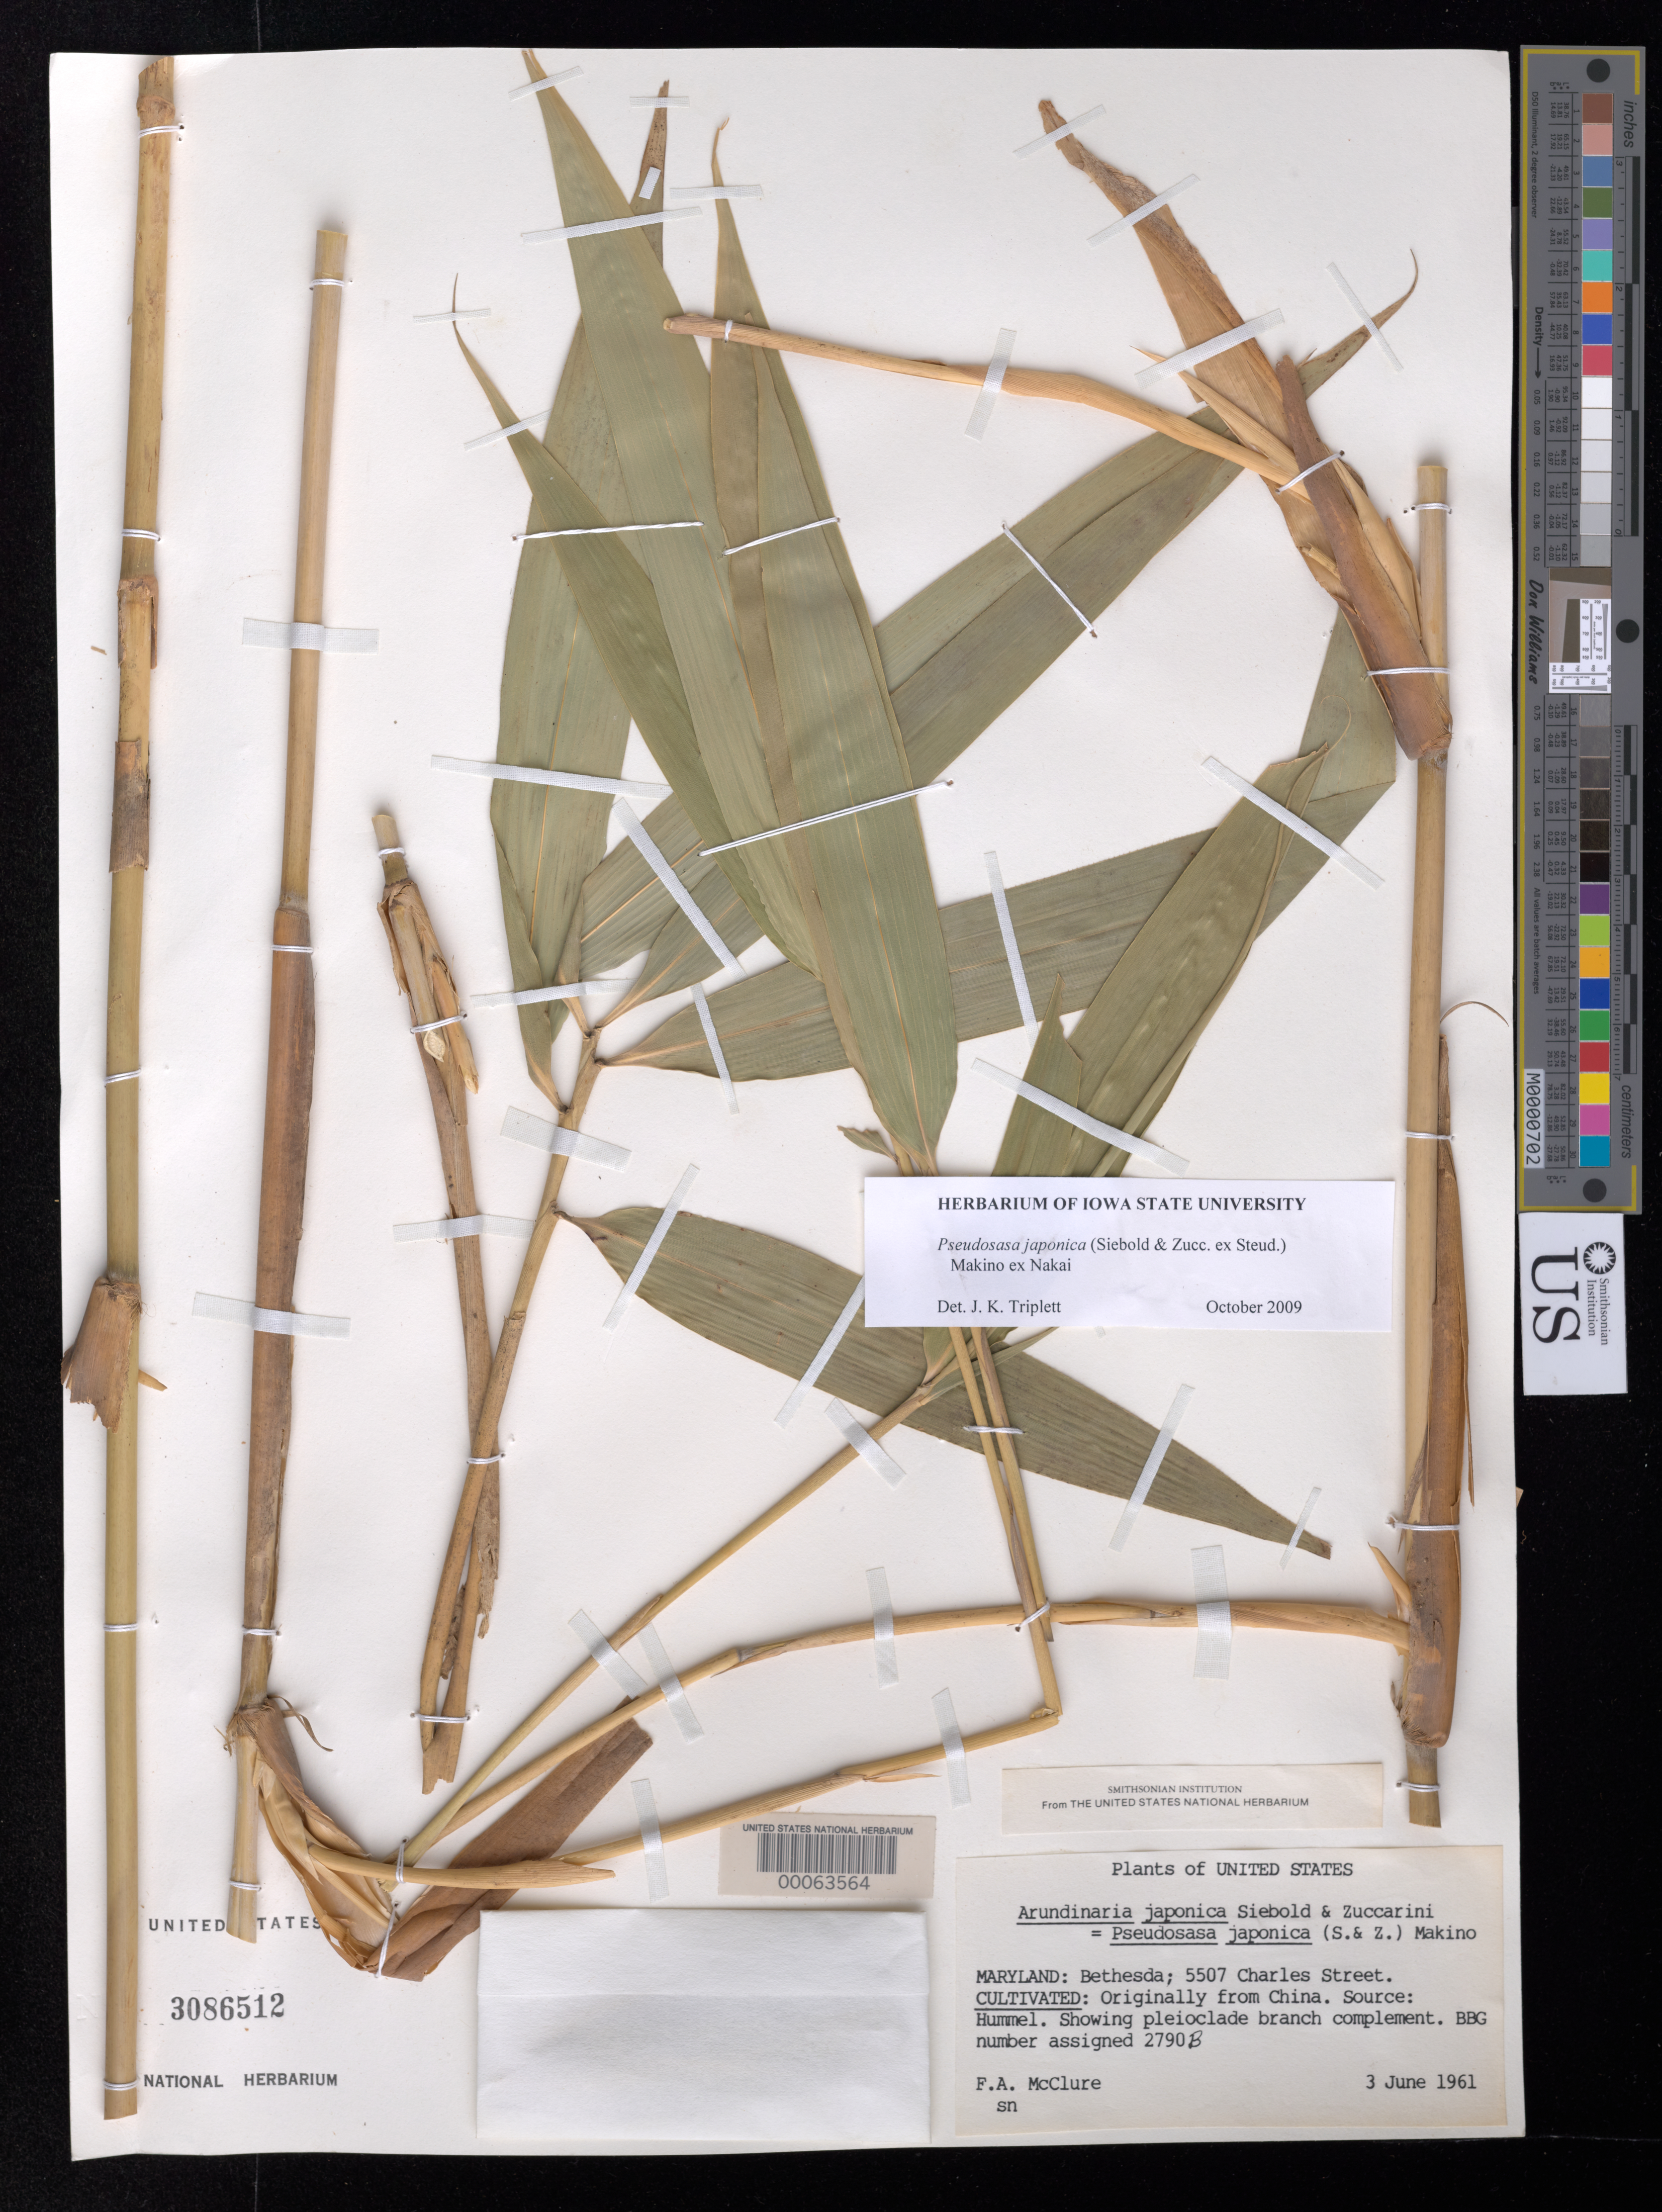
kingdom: Plantae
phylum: Tracheophyta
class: Liliopsida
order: Poales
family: Poaceae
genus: Pseudosasa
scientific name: Pseudosasa japonica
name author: (Siebold & Zucc. ex Steud.) Makino ex Nakai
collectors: F. A. McClure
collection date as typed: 03 Jun 1961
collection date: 1961-06-03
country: United States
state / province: Maryland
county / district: Montgomery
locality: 5507 Charles Street, Bethesda (McClure's garden)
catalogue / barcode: US 3086512